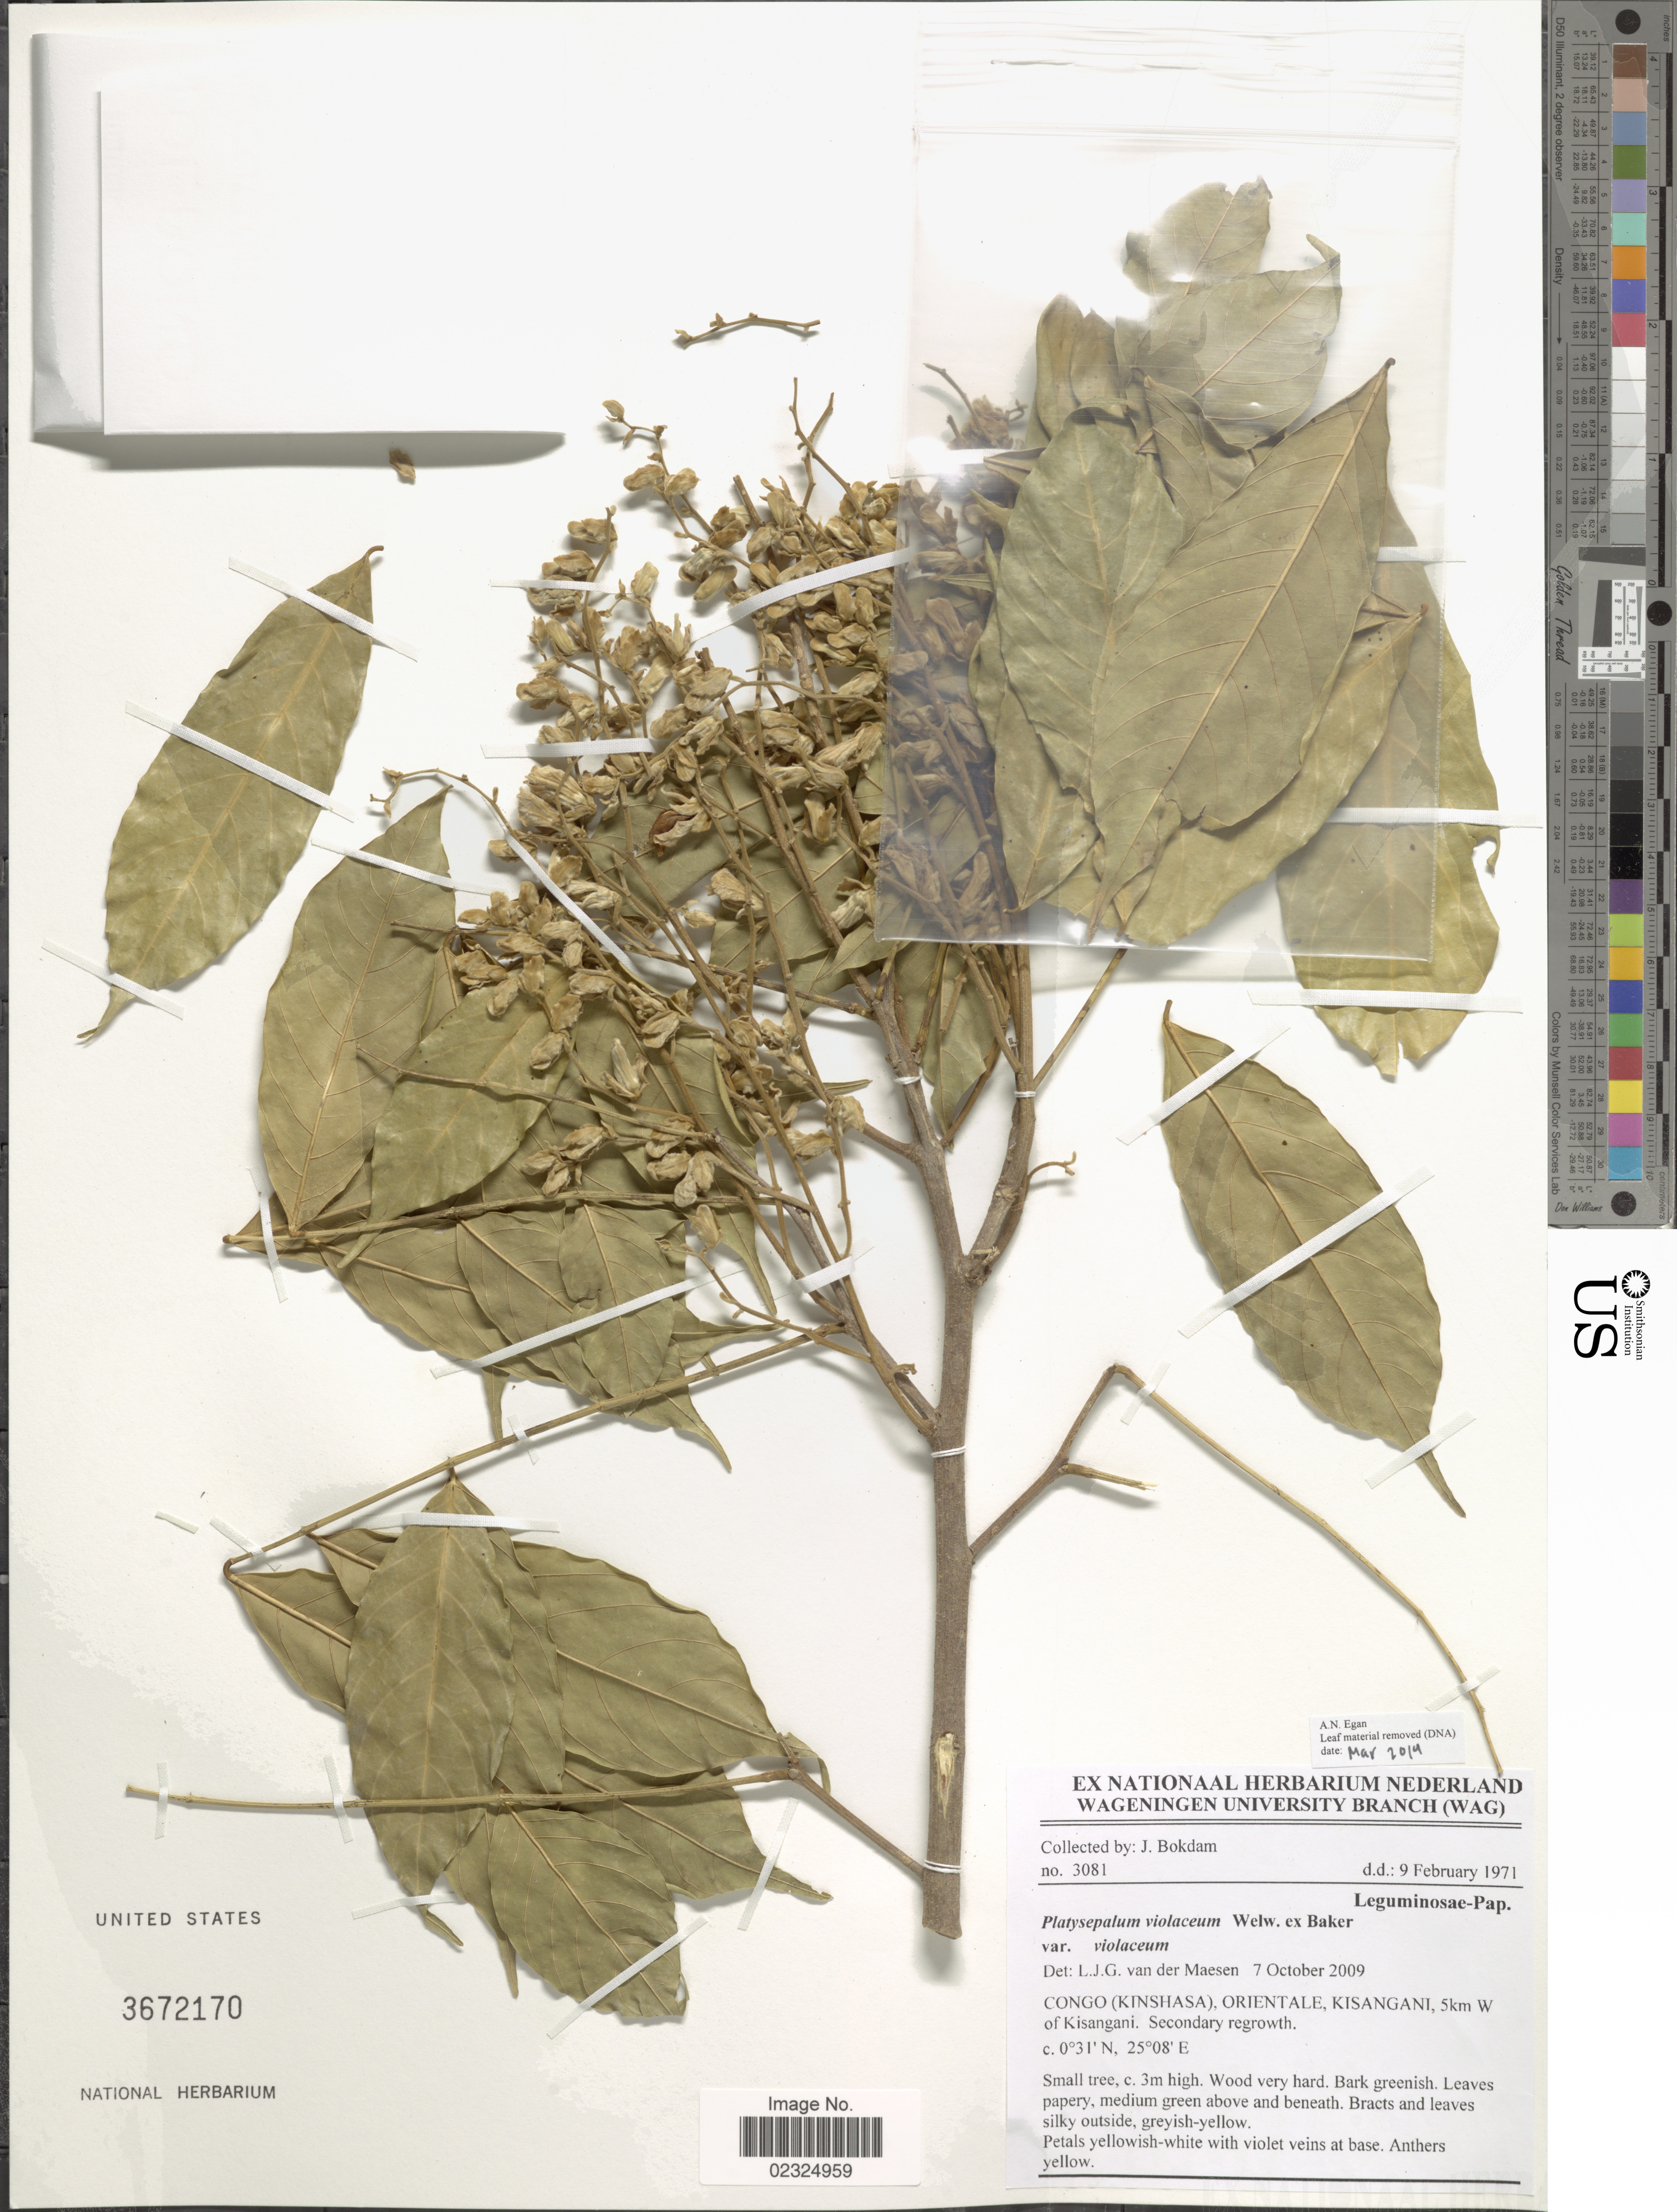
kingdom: Plantae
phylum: Tracheophyta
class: Magnoliopsida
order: Fabales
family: Fabaceae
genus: Platysepalum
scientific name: Platysepalum violaceum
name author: Welw. ex Baker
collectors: J. Bokdam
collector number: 3081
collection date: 1971-01-09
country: Congo, Democratic Republic of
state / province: Kinshasa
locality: Orientale, Kisangani, 5 km W of Kisangani.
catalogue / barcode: US 3672170